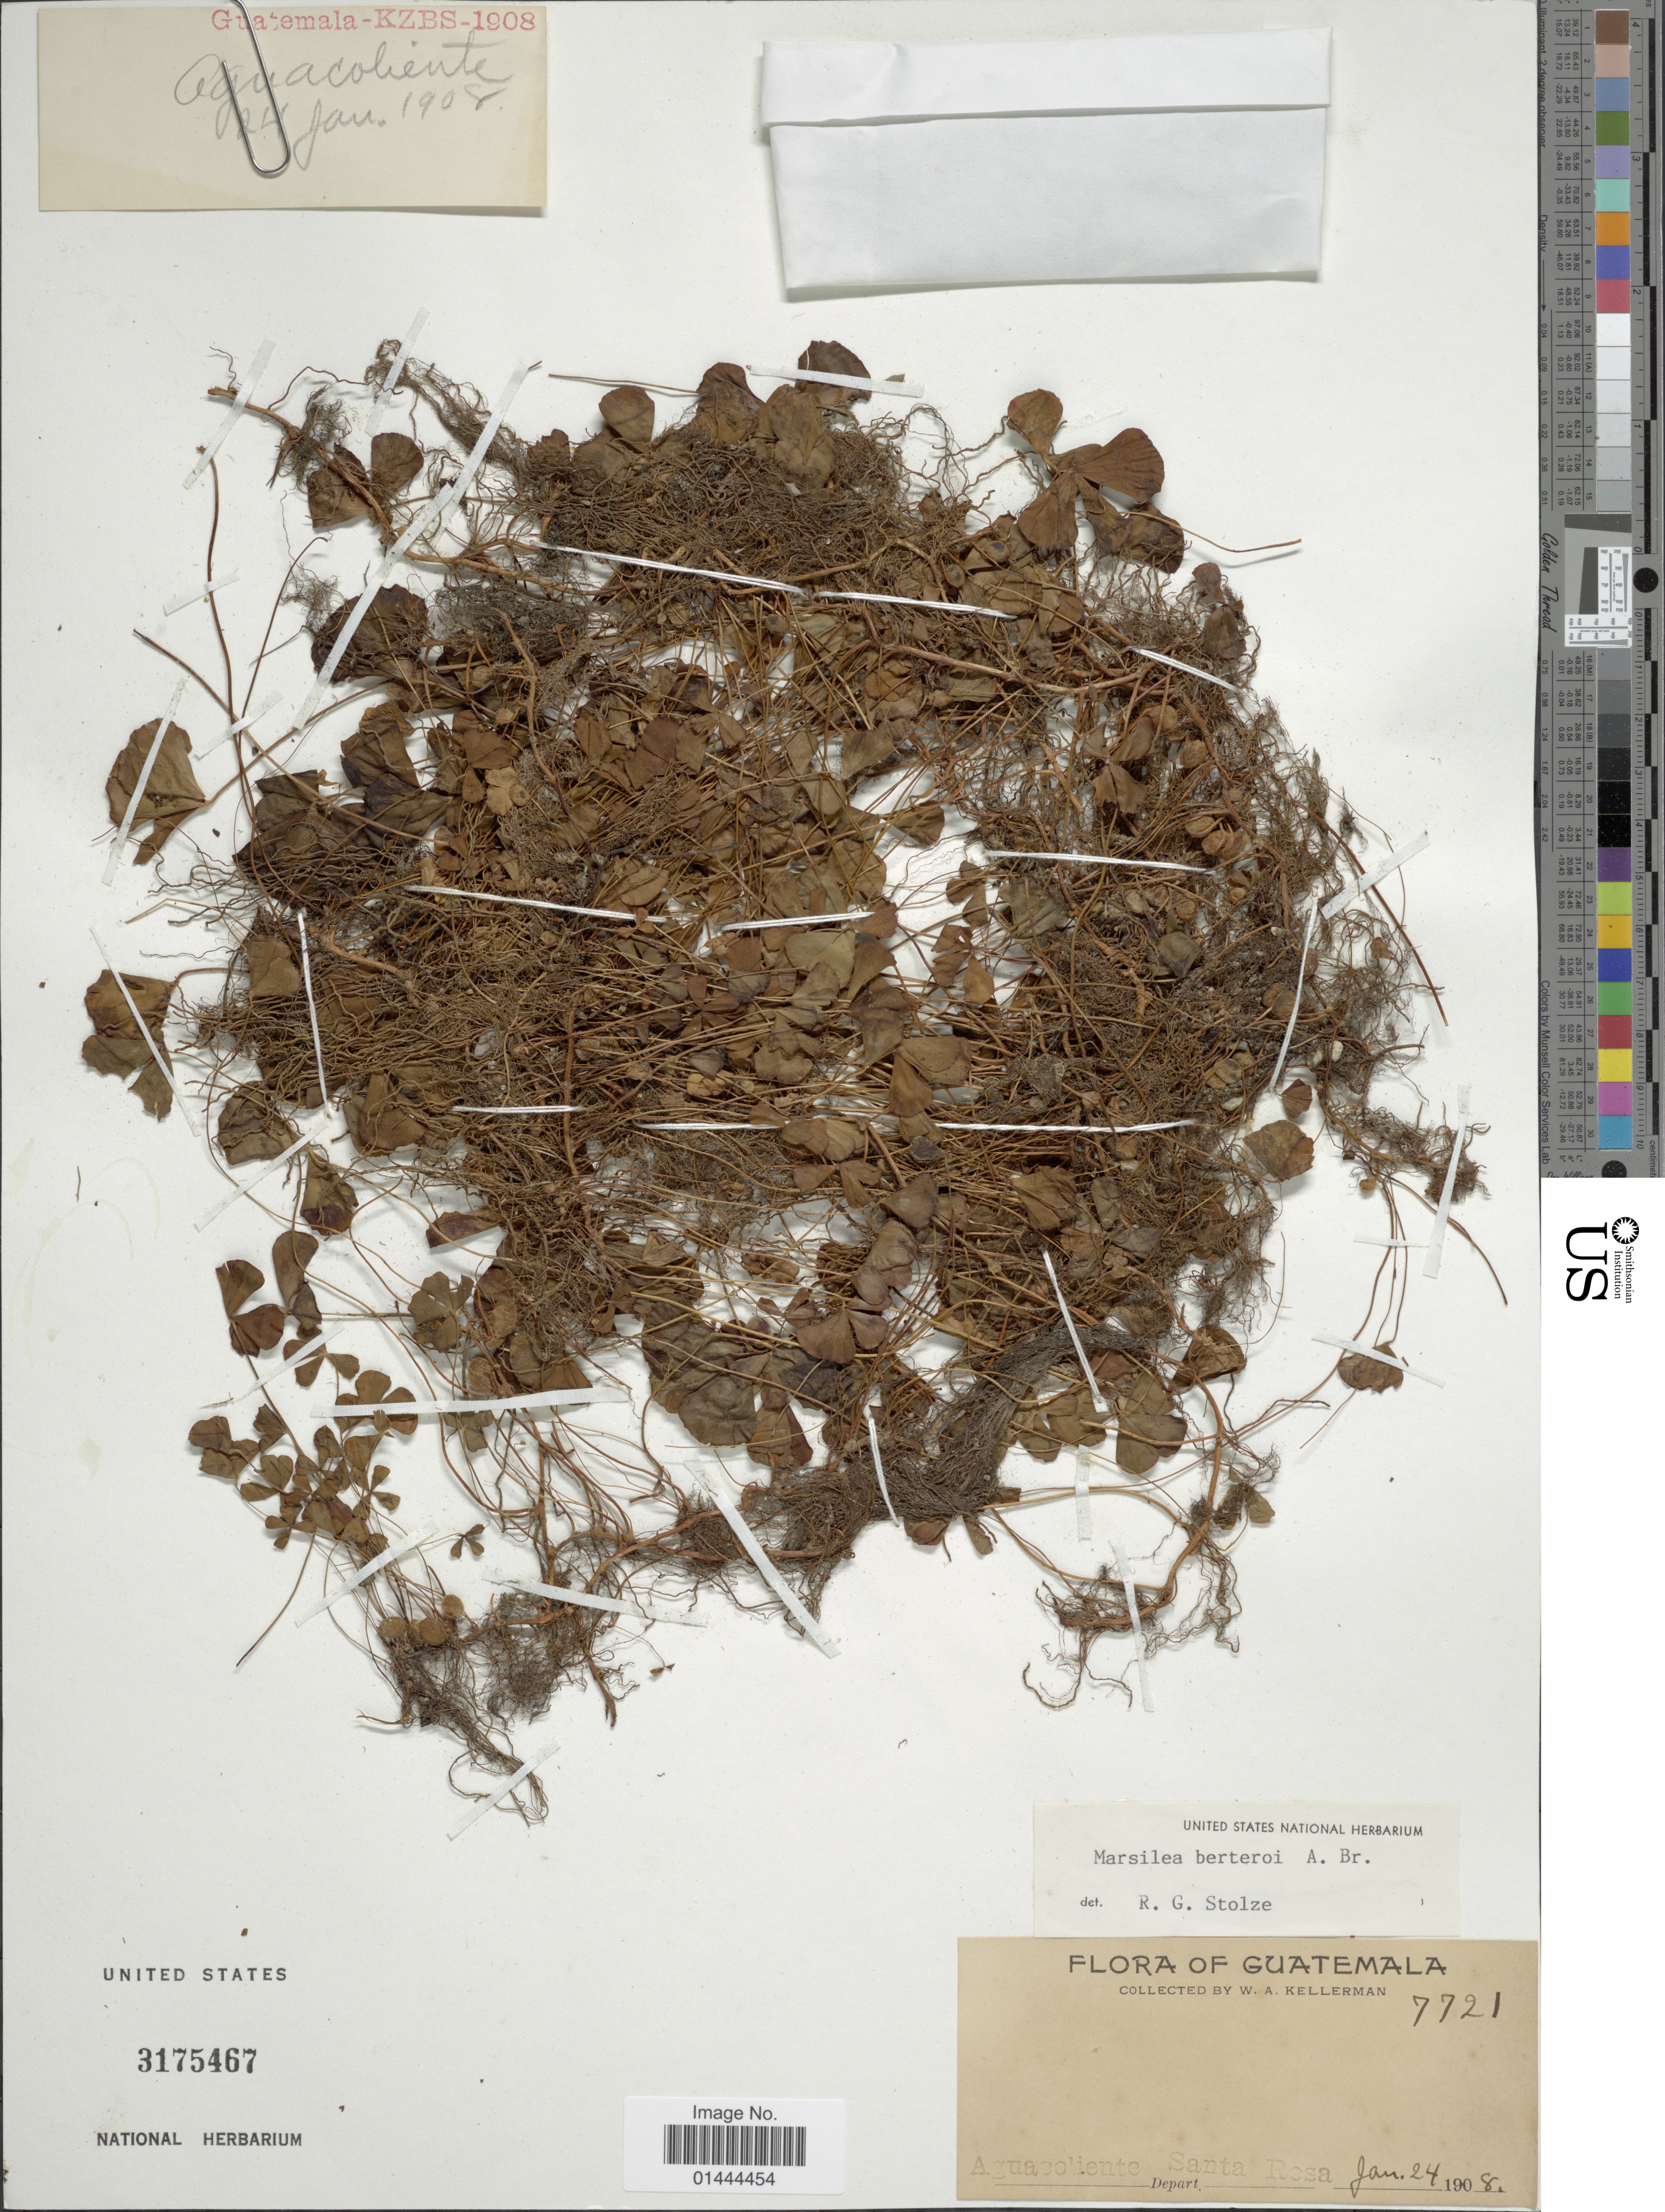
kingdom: Plantae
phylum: Tracheophyta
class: Polypodiopsida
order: Salviniales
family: Marsileaceae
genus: Marsilea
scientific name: Marsilea ancylopoda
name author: A. Braun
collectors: W. Kellerman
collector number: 7721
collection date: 1908-01-24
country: Guatemala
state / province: Santa Rosa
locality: Aguacoliente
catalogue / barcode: US 3175467